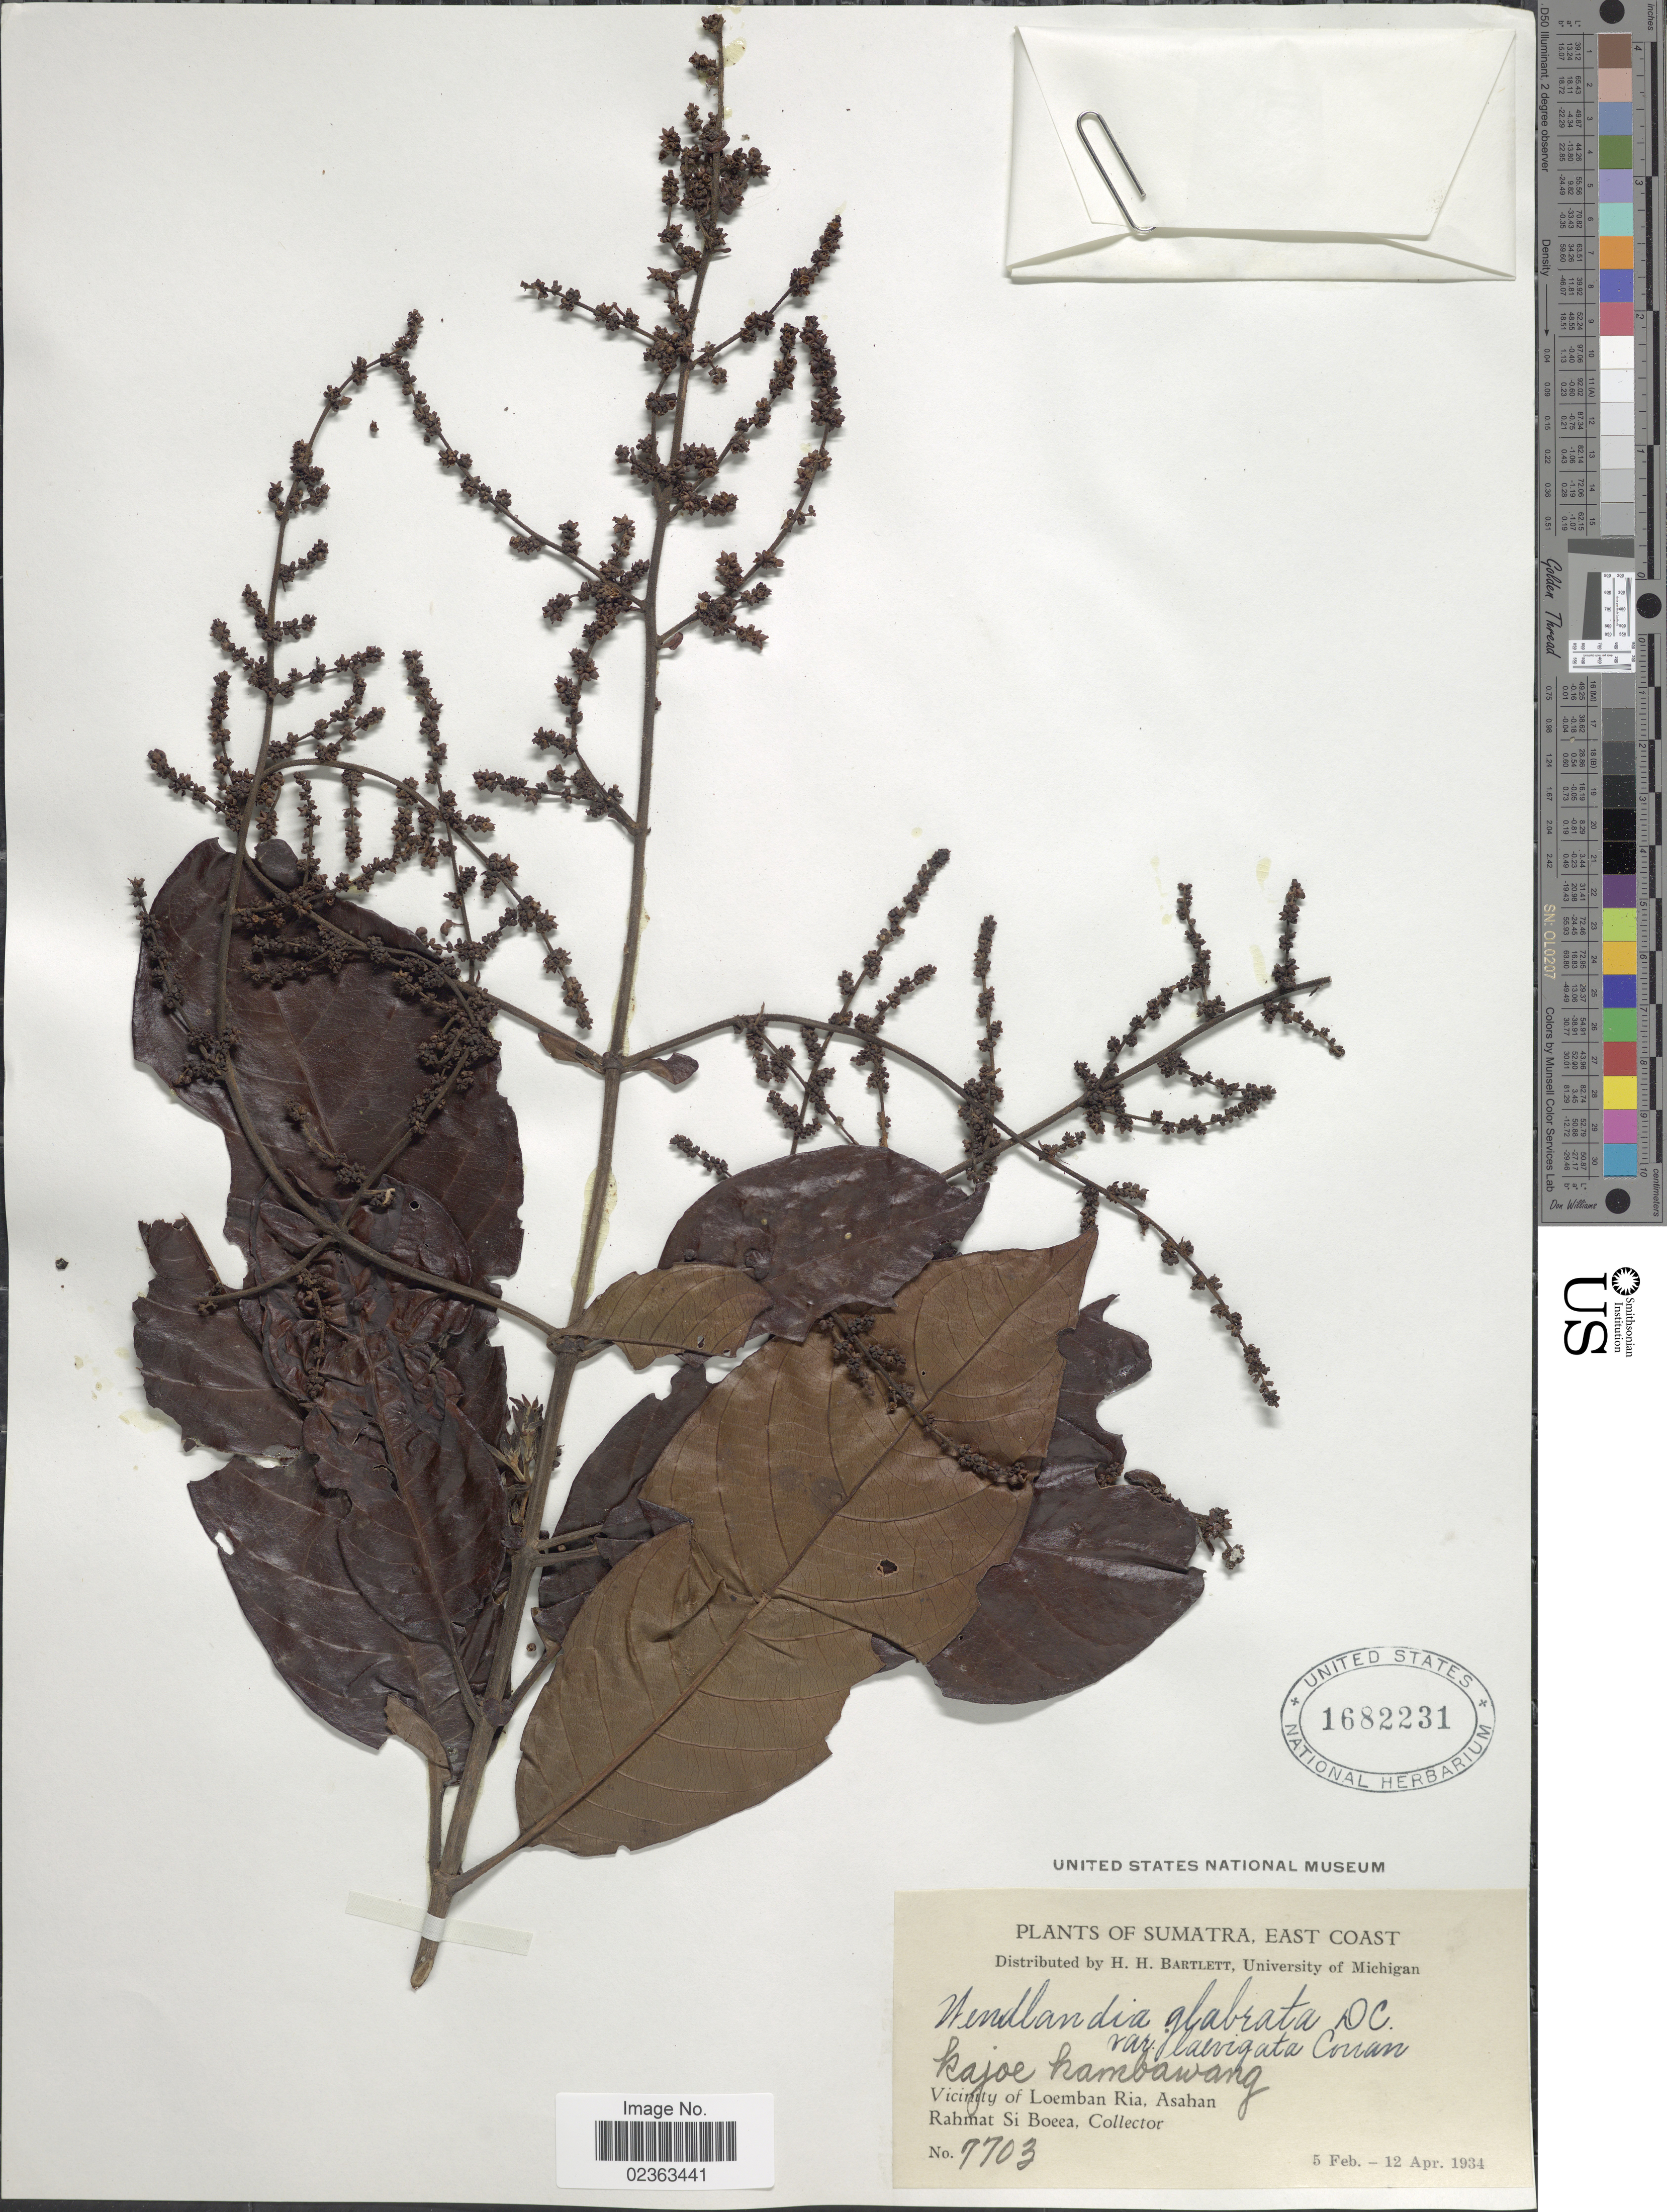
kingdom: Plantae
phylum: Tracheophyta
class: Magnoliopsida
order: Gentianales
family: Rubiaceae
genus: Wendlandia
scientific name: Wendlandia glabrata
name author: DC.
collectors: Rahmat Si Boeea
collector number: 7703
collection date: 1934-02-05/1934-04-12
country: Indonesia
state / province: Sumatra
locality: Sumatra (East Coast), vicinity of Loemban Ria, Asahan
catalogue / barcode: US 1682231